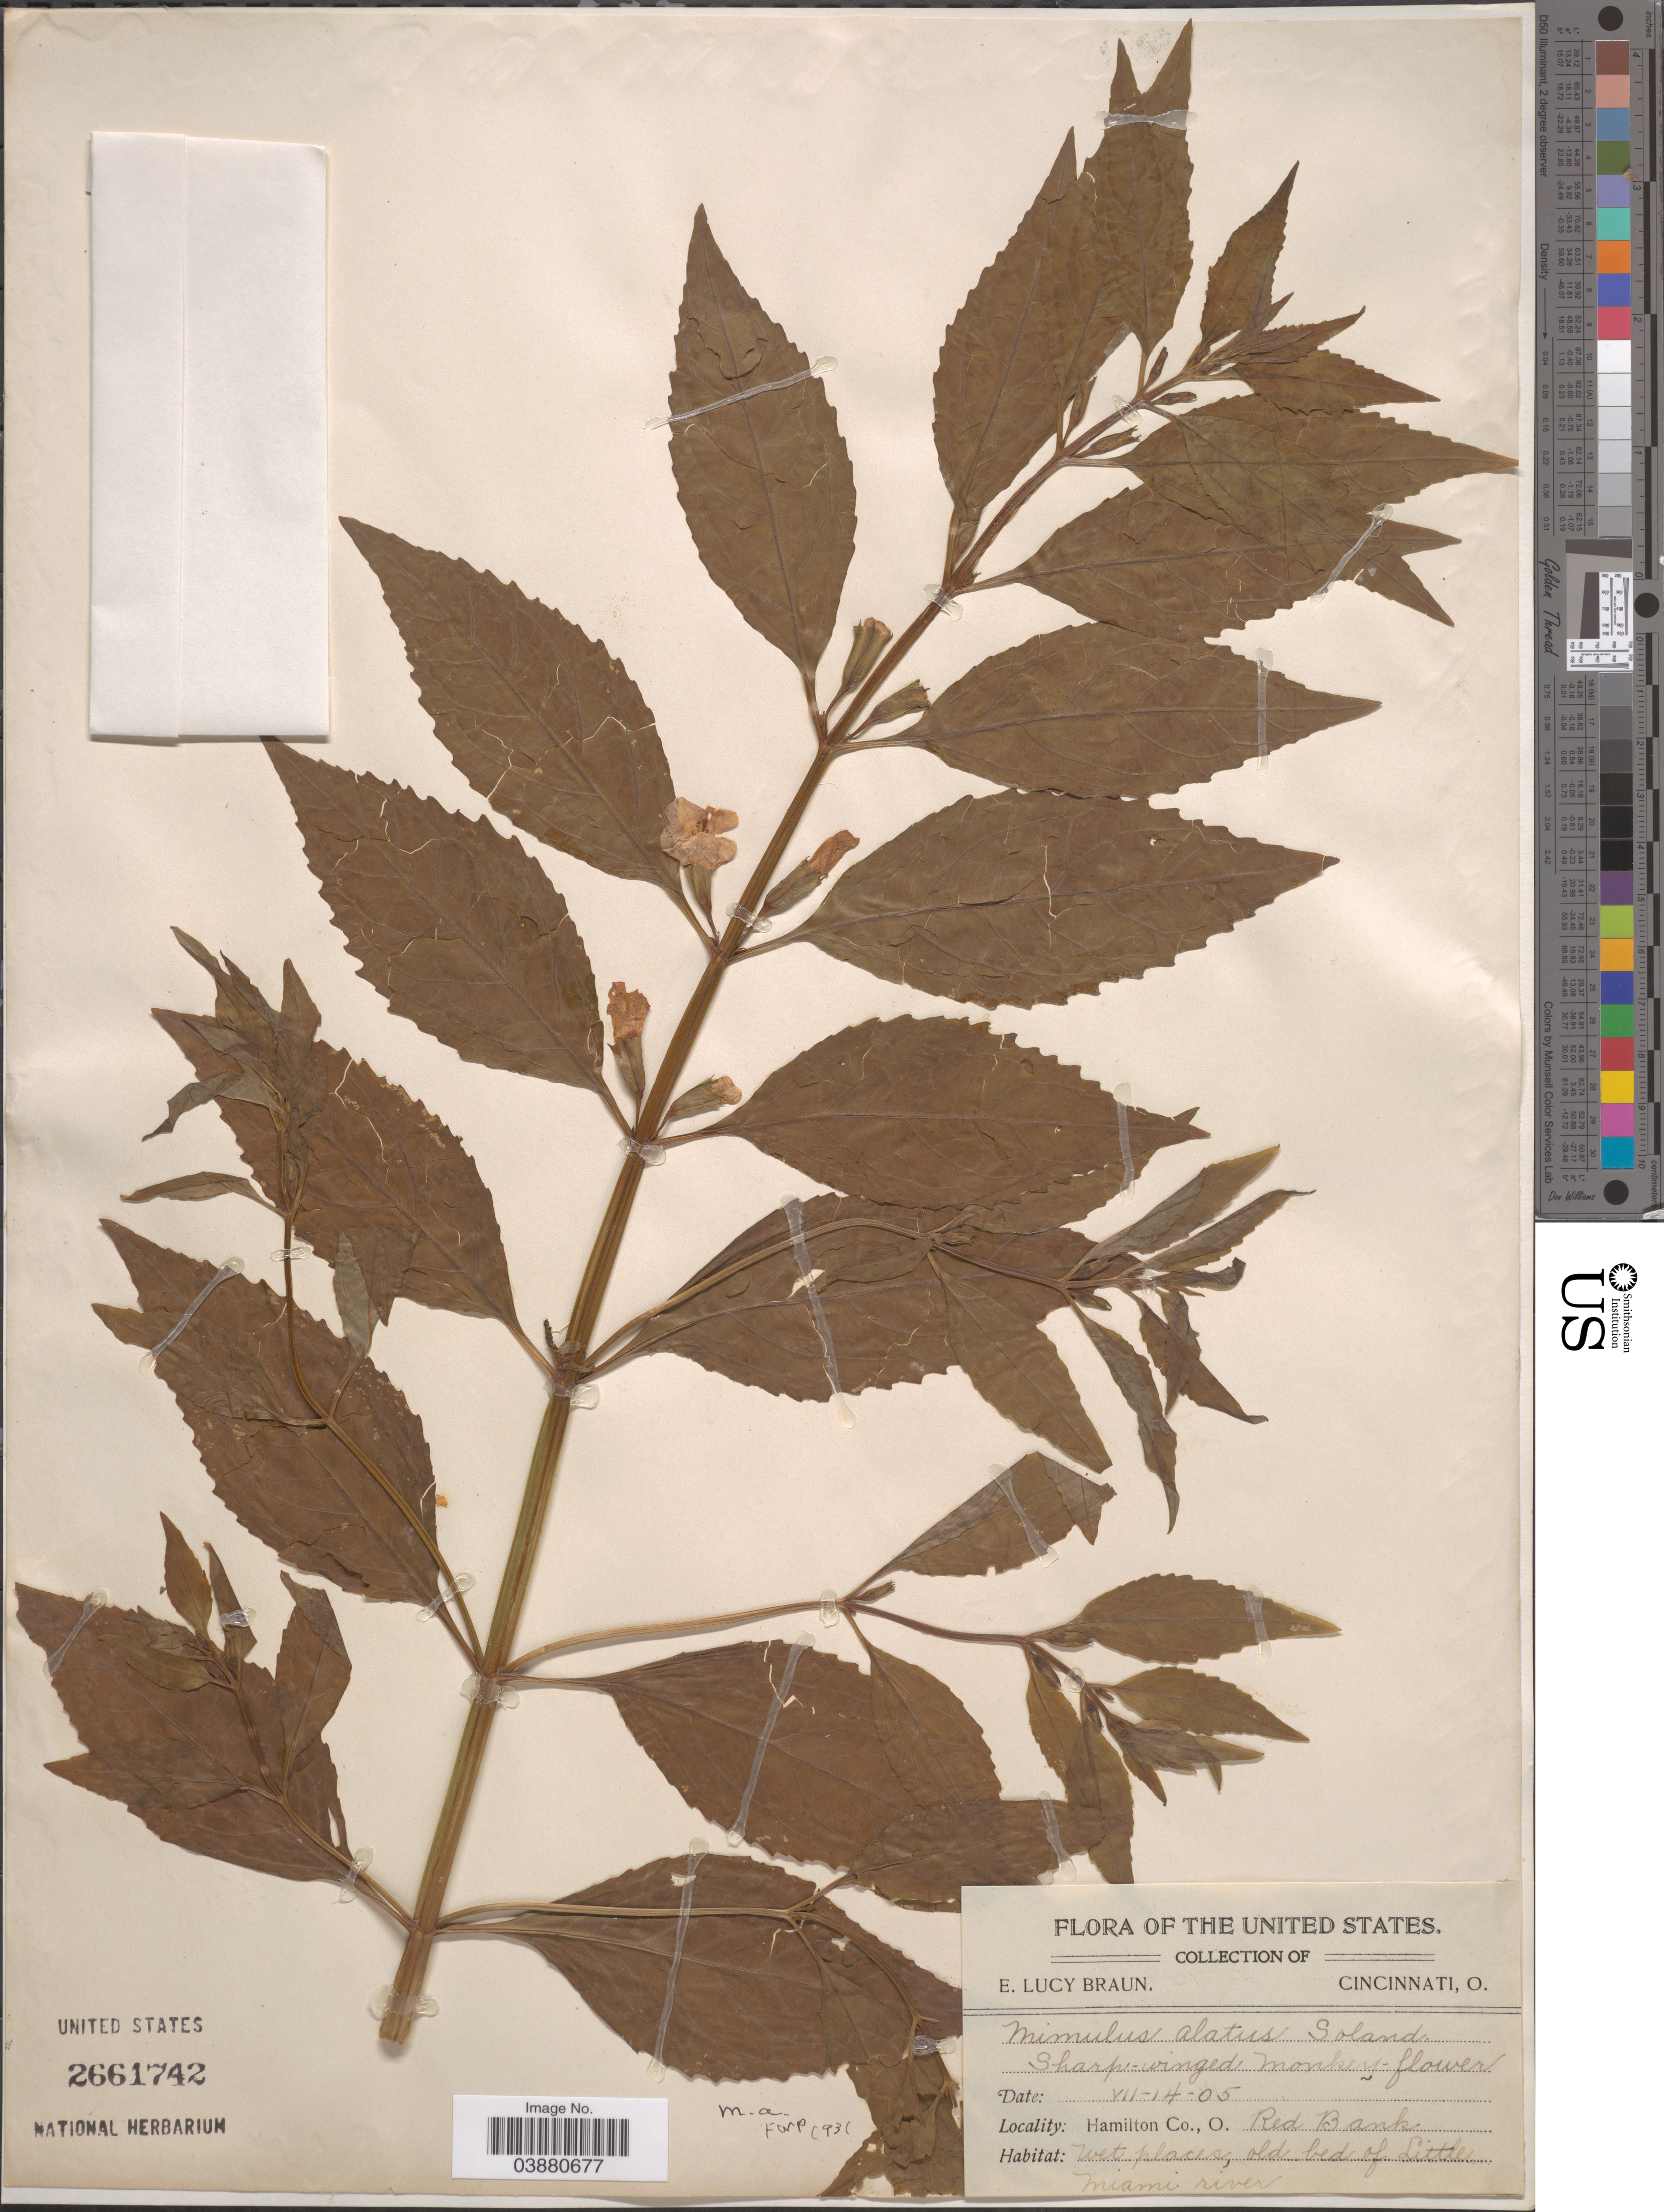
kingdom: Plantae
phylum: Tracheophyta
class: Magnoliopsida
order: Lamiales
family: Phrymaceae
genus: Mimulus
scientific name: Mimulus alatus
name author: Aiton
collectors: E. L. Braun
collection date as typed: Transcribed d/m/y: 14/7/5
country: United States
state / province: Ohio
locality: Hamilton Co., Red Bank. Wet places, old bed of Little Miami river.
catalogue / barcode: US 2661742